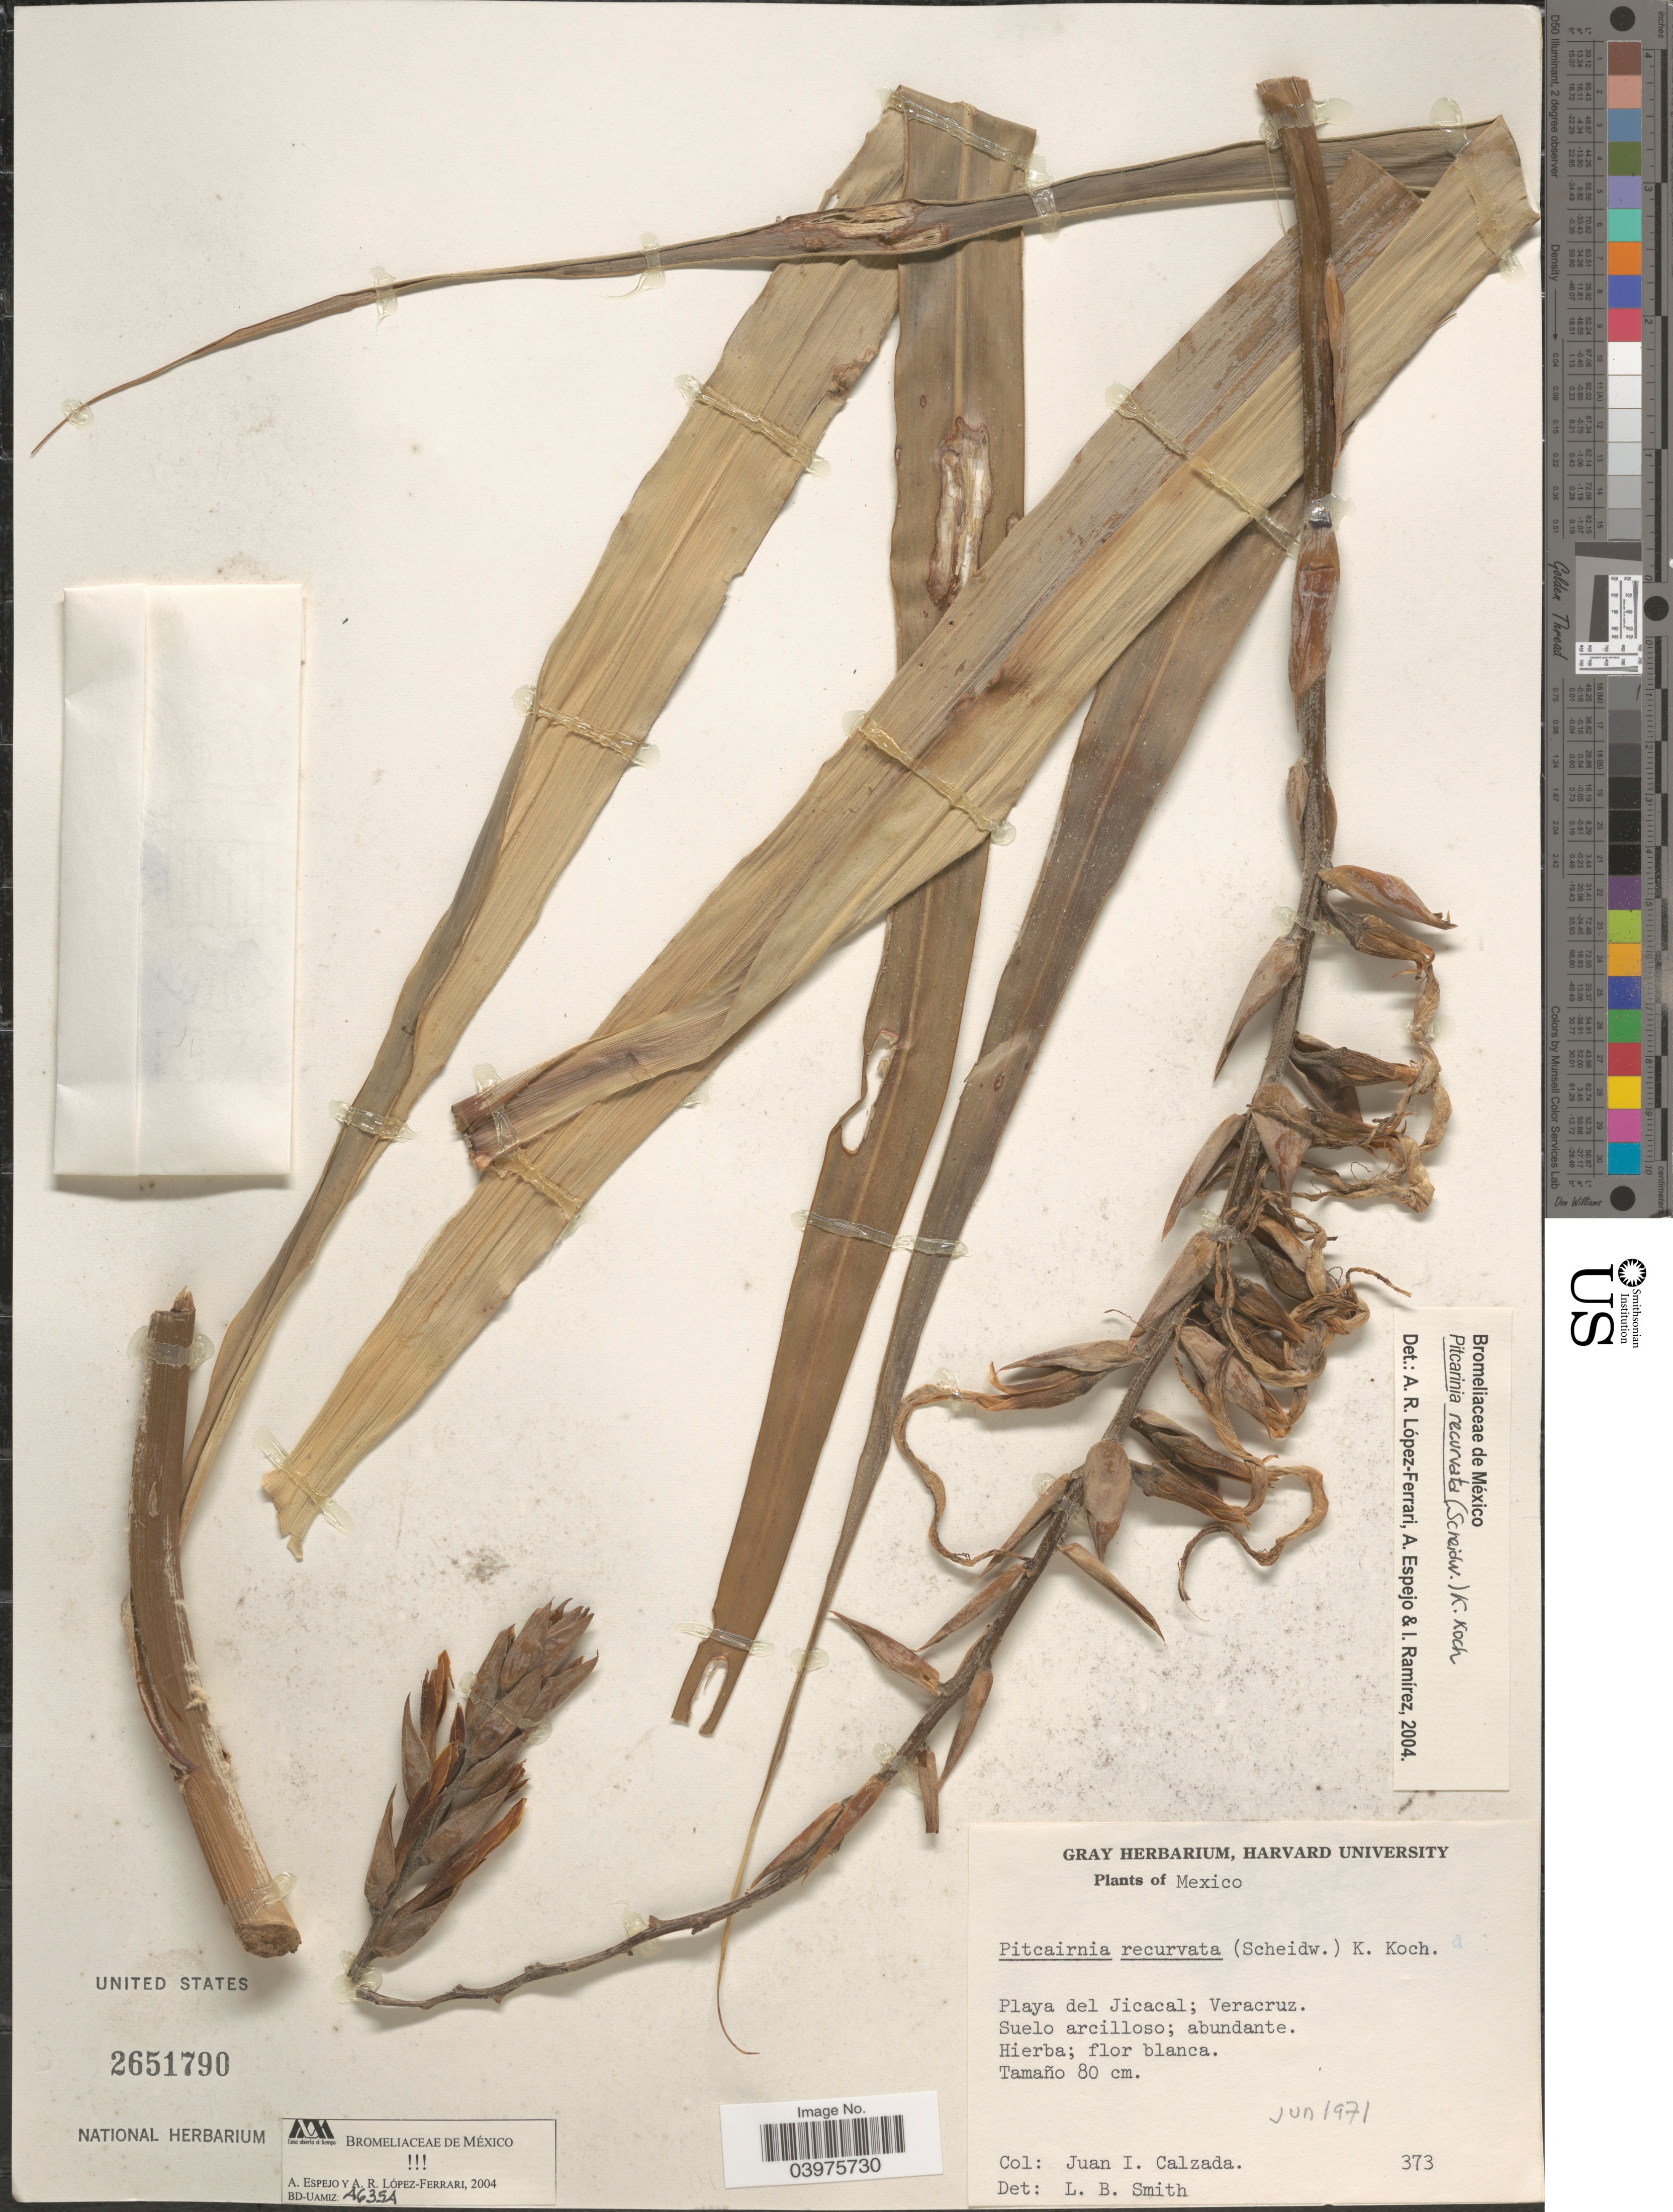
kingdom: Plantae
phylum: Tracheophyta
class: Liliopsida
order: Poales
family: Bromeliaceae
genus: Pitcairnia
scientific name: Pitcairnia recurvata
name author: (Scheidw.) K. Koch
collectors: J. I. Calzada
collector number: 373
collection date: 1971-06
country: Mexico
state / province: Veracruz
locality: Playa del Jicacal; Veracruz.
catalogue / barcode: US 2651790